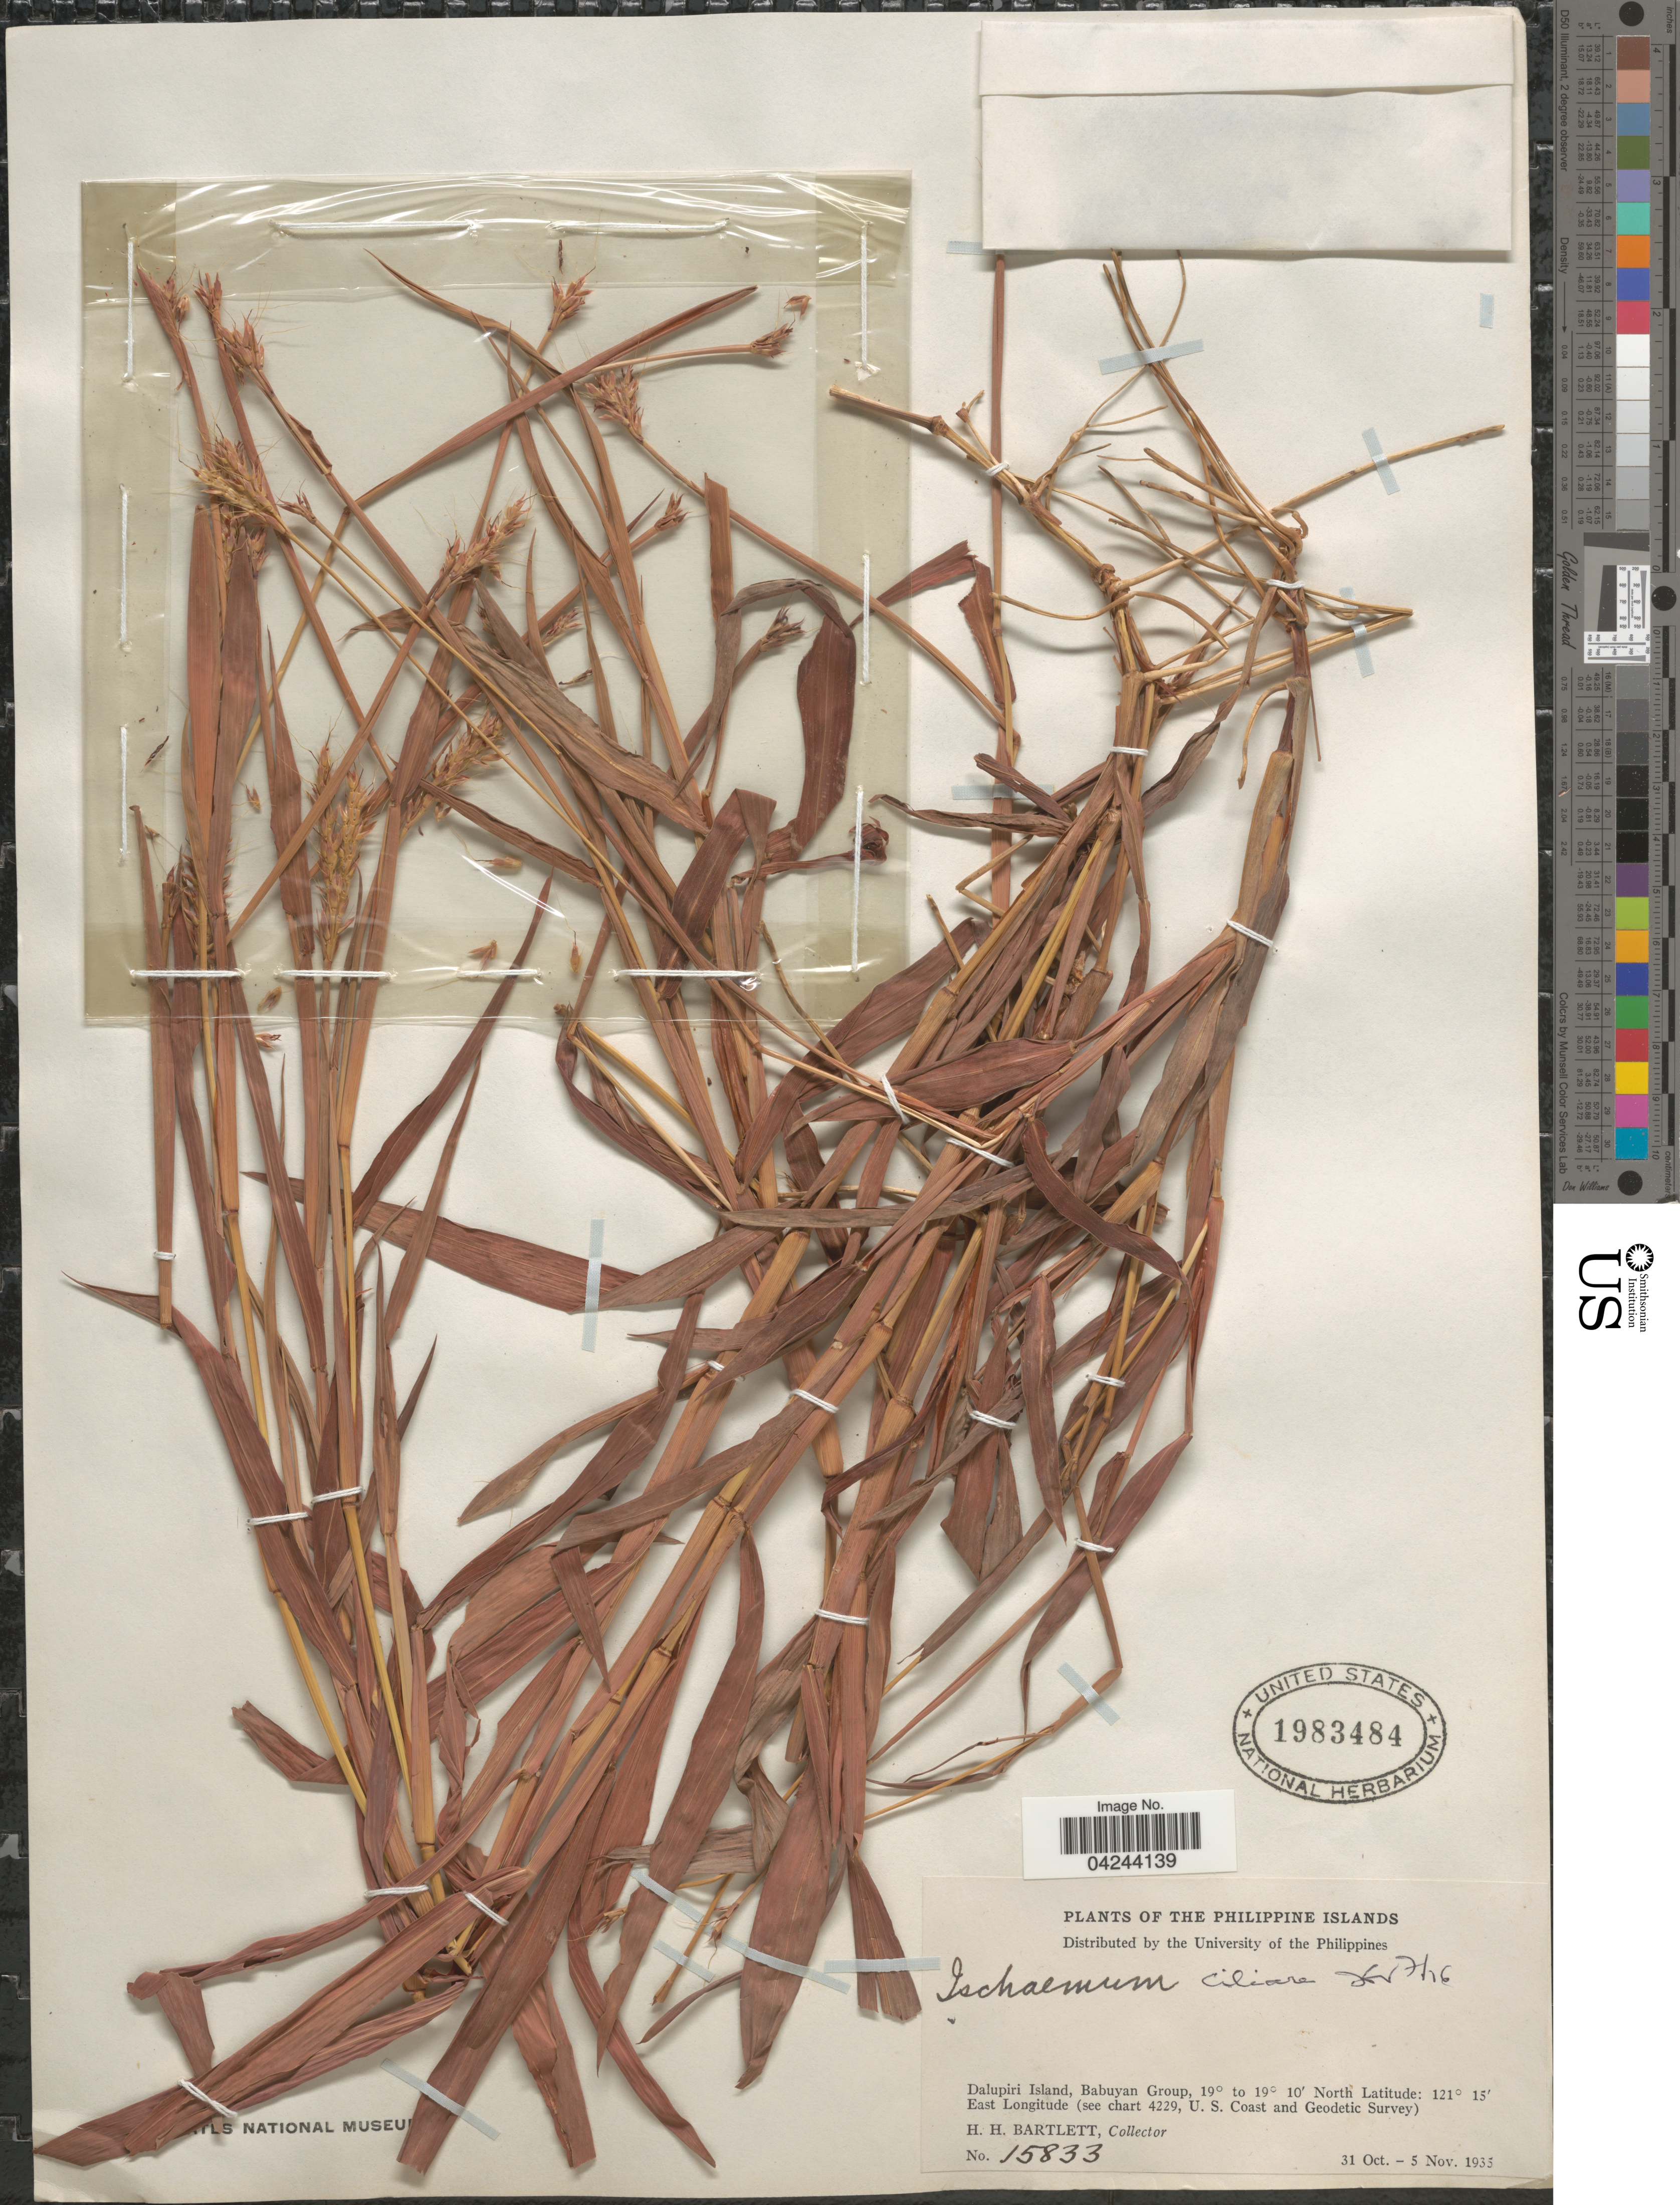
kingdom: Plantae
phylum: Tracheophyta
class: Liliopsida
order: Poales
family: Poaceae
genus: Ischaemum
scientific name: Ischaemum ciliare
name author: Retz.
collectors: H. H. Bartlett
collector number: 15833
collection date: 1935-10-31/1935-11-05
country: Philippines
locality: The Philippine Islands. Dalupiri Island, Babuyan Group. (U. S. Coast and Geodetic Survey).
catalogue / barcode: US 1983484